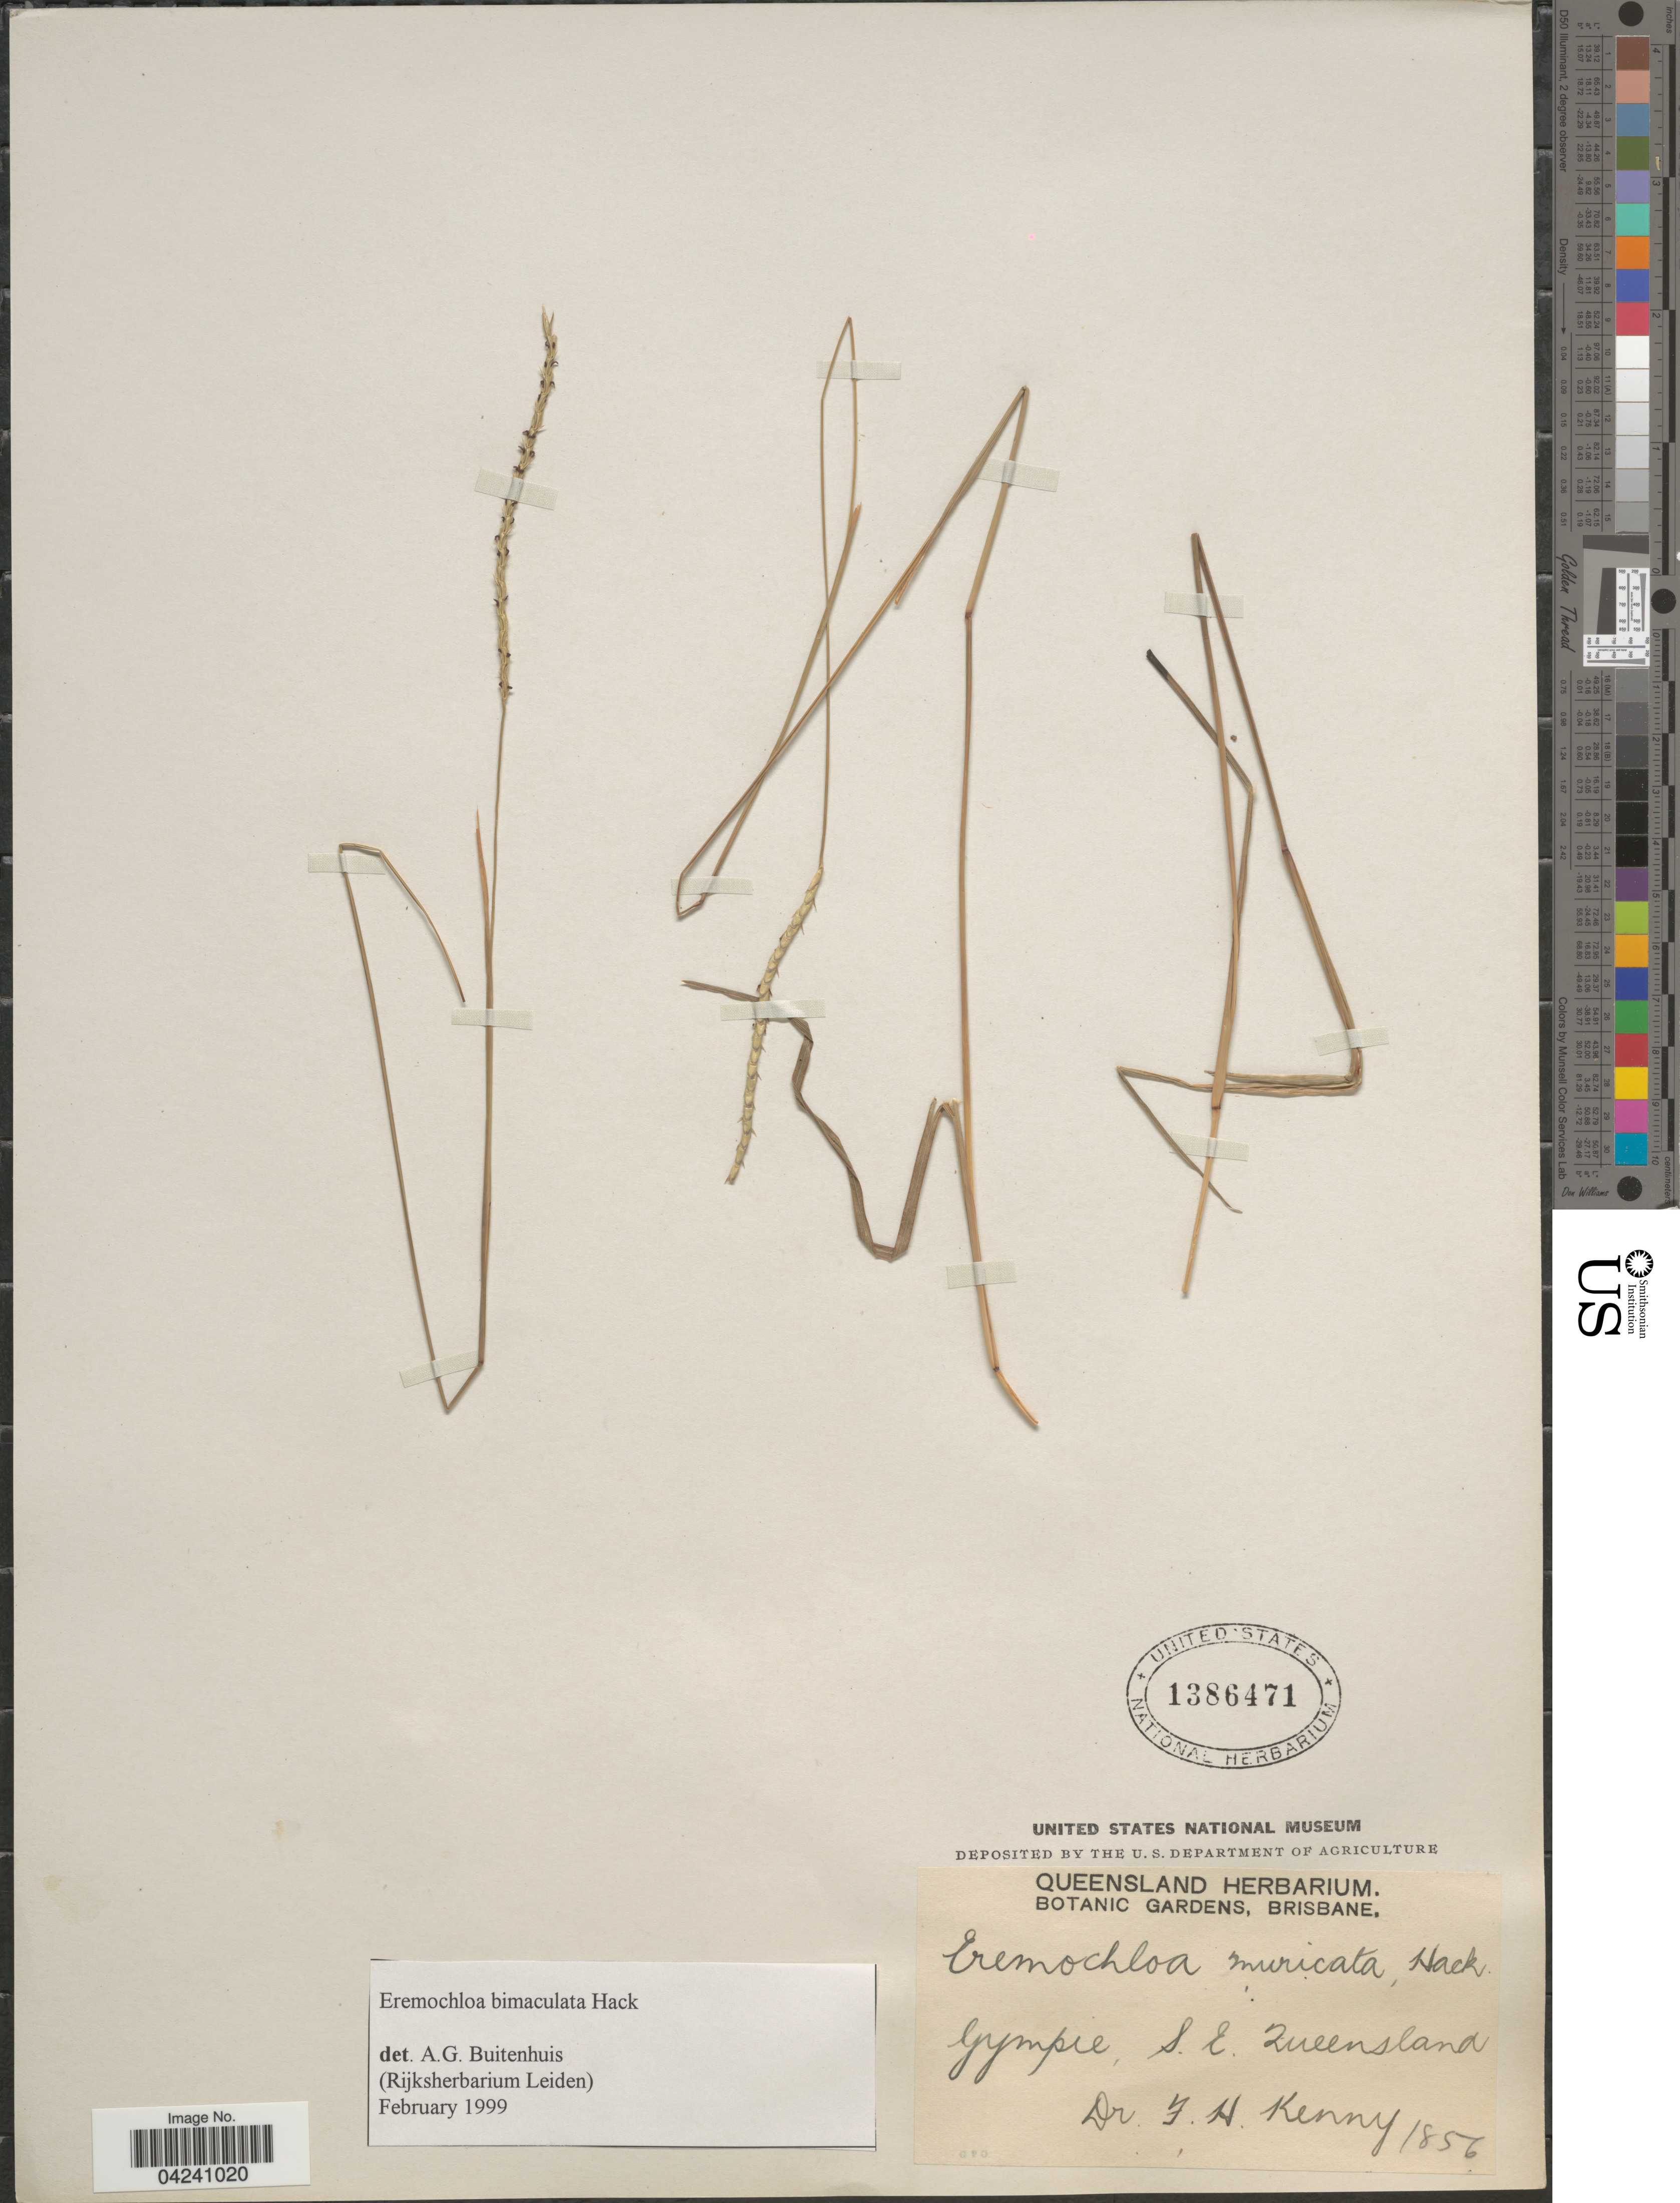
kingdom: Plantae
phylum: Tracheophyta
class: Liliopsida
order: Poales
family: Poaceae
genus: Eremochloa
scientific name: Eremochloa bimaculata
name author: Hack.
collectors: F. Kenny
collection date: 1856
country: Australia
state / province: Queensland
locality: Gympie, S.E. Queensland.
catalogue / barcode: US 1386471